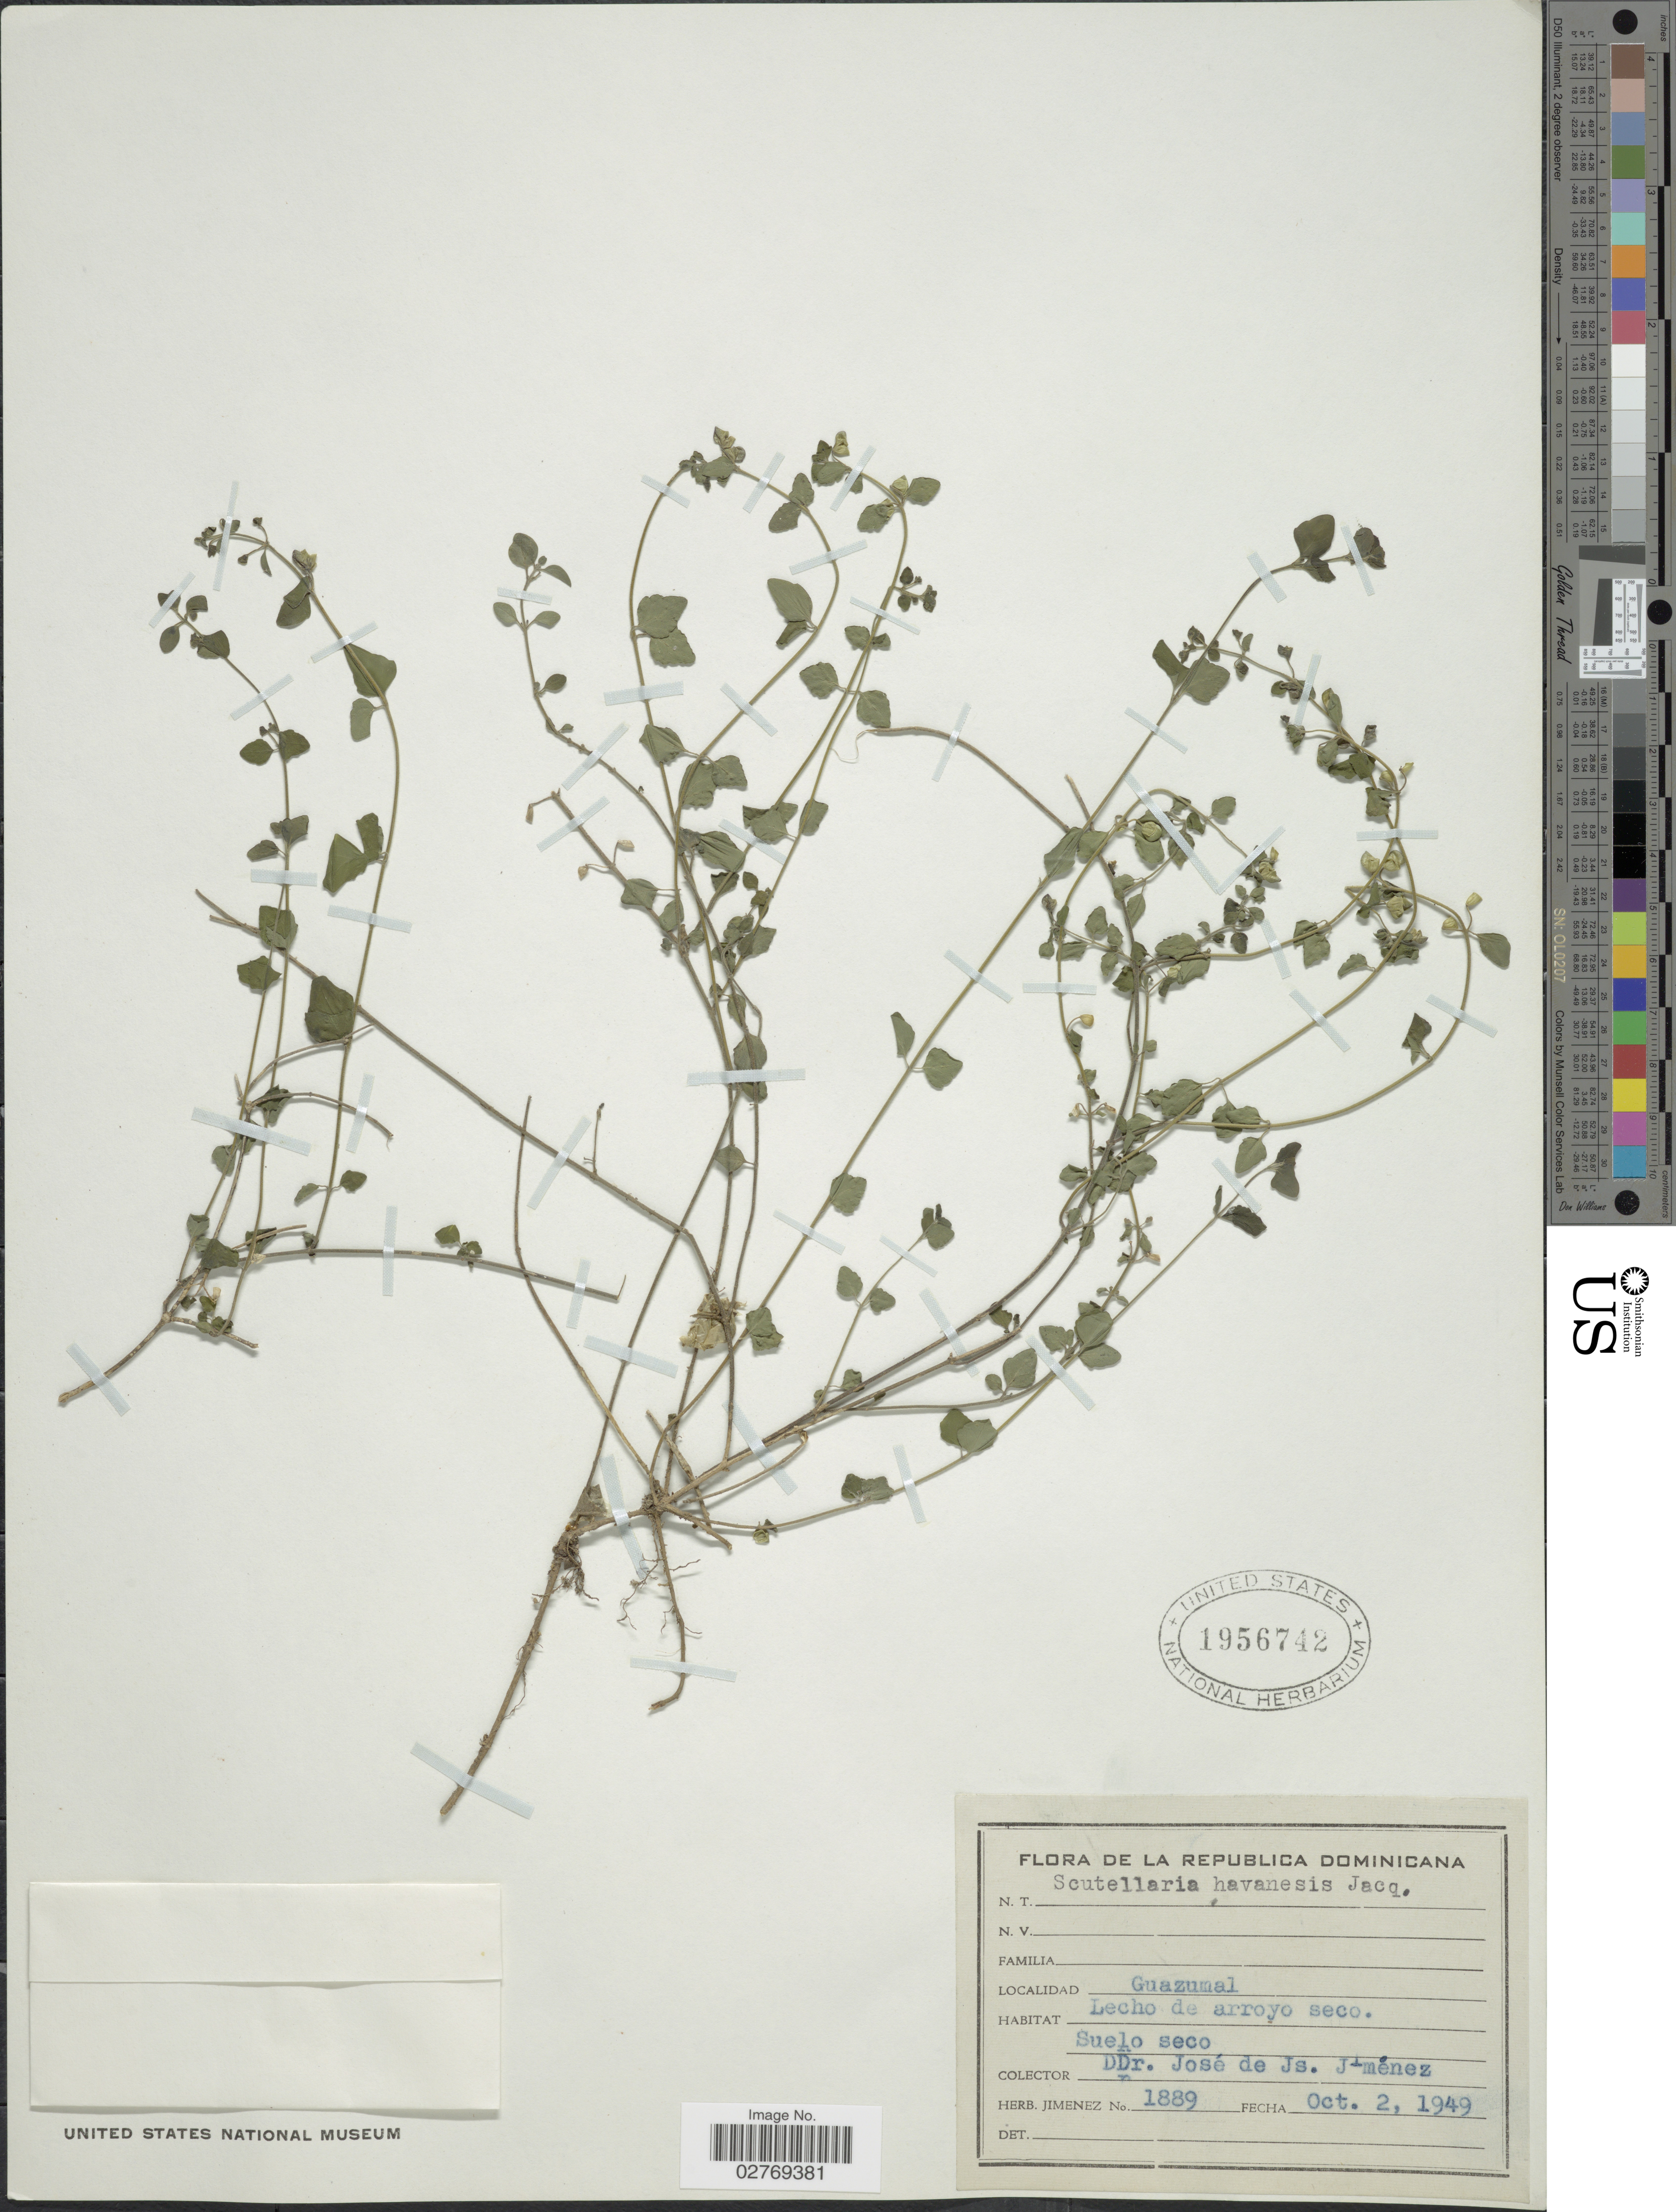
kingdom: Plantae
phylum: Tracheophyta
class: Magnoliopsida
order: Lamiales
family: Lamiaceae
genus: Scutellaria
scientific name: Scutellaria havanensis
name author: Jacq.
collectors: J. J. Jiménez Almonte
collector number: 1889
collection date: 1949-10-02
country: Dominican Republic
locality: Guazumal, Lecho de arroyo seco., Suelo seco.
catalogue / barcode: US 1956742